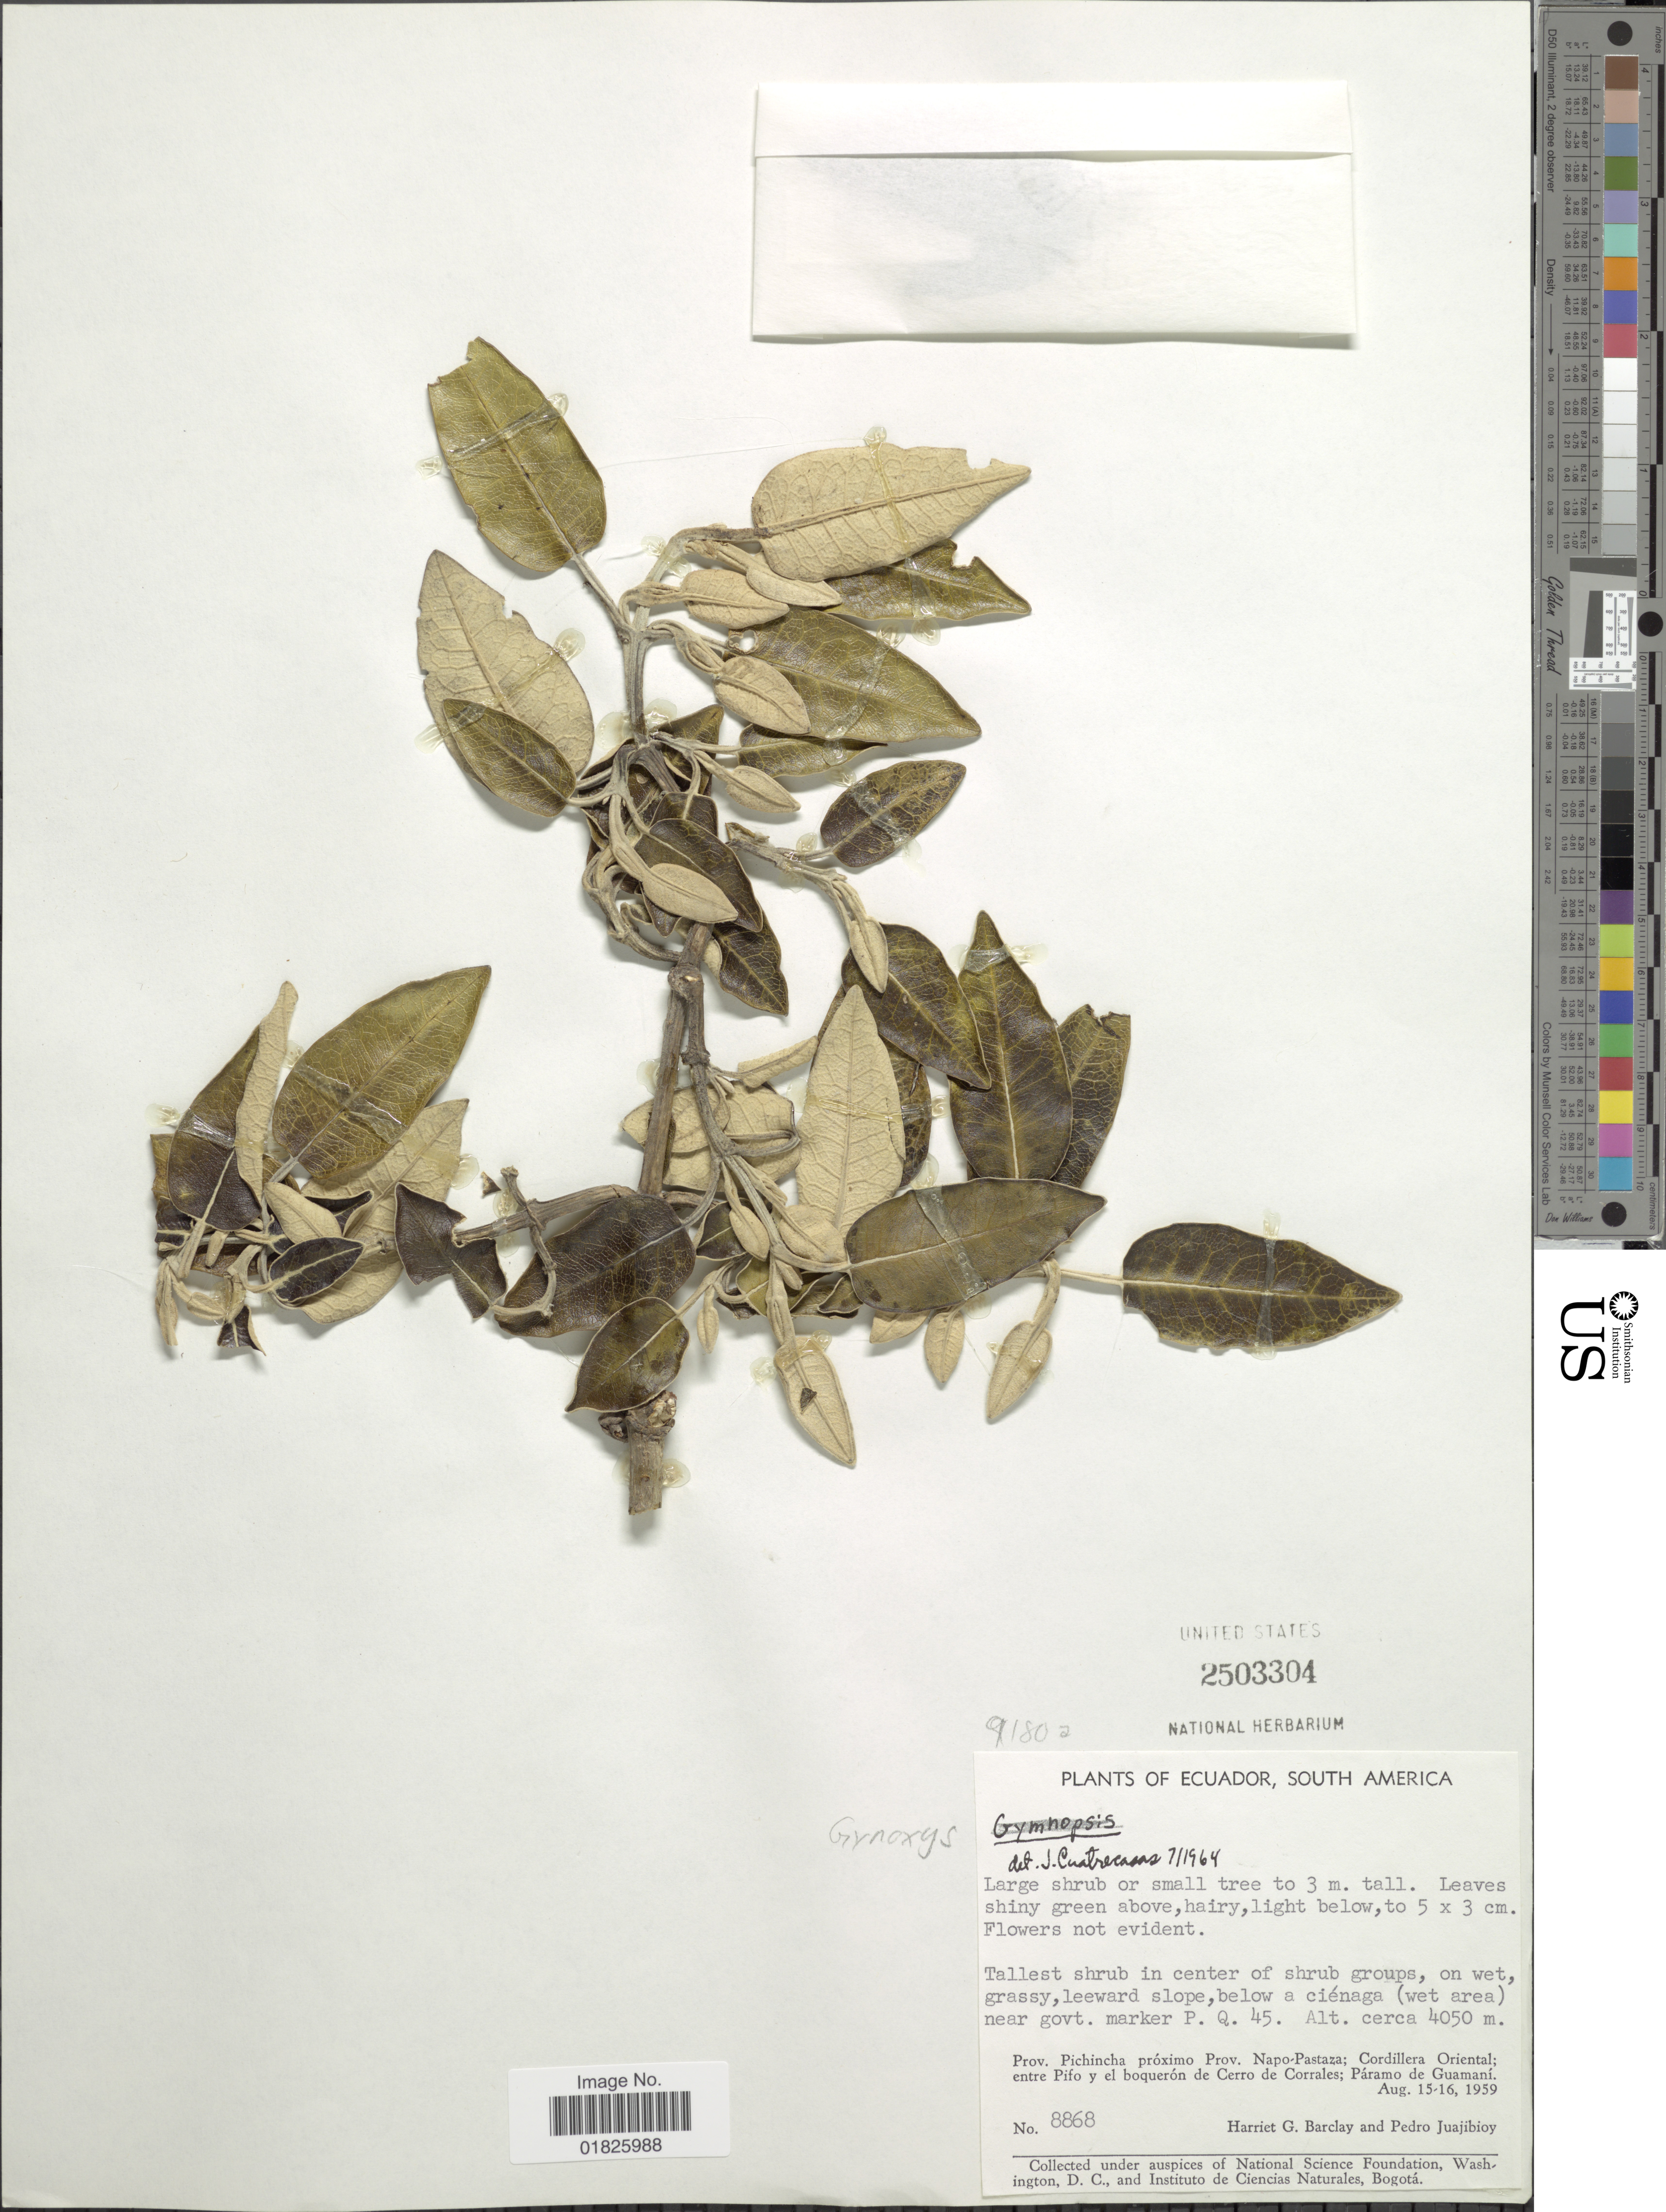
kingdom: Plantae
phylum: Tracheophyta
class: Magnoliopsida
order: Asterales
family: Asteraceae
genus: Gynoxys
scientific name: Gynoxys acostae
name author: Cuatrec.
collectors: H. G. Barclay & P. Juajibioy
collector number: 8868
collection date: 1959-08-15/1959-08-16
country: Ecuador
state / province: Pichincha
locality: South America, near govt. marker P. Q. 45, proximo Napo-Pastaza, Cordillera Oriental, entre Pifo y el boqueron de Cerro de Corrales, Paramo de Guamani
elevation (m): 4050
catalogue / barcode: US 2503304